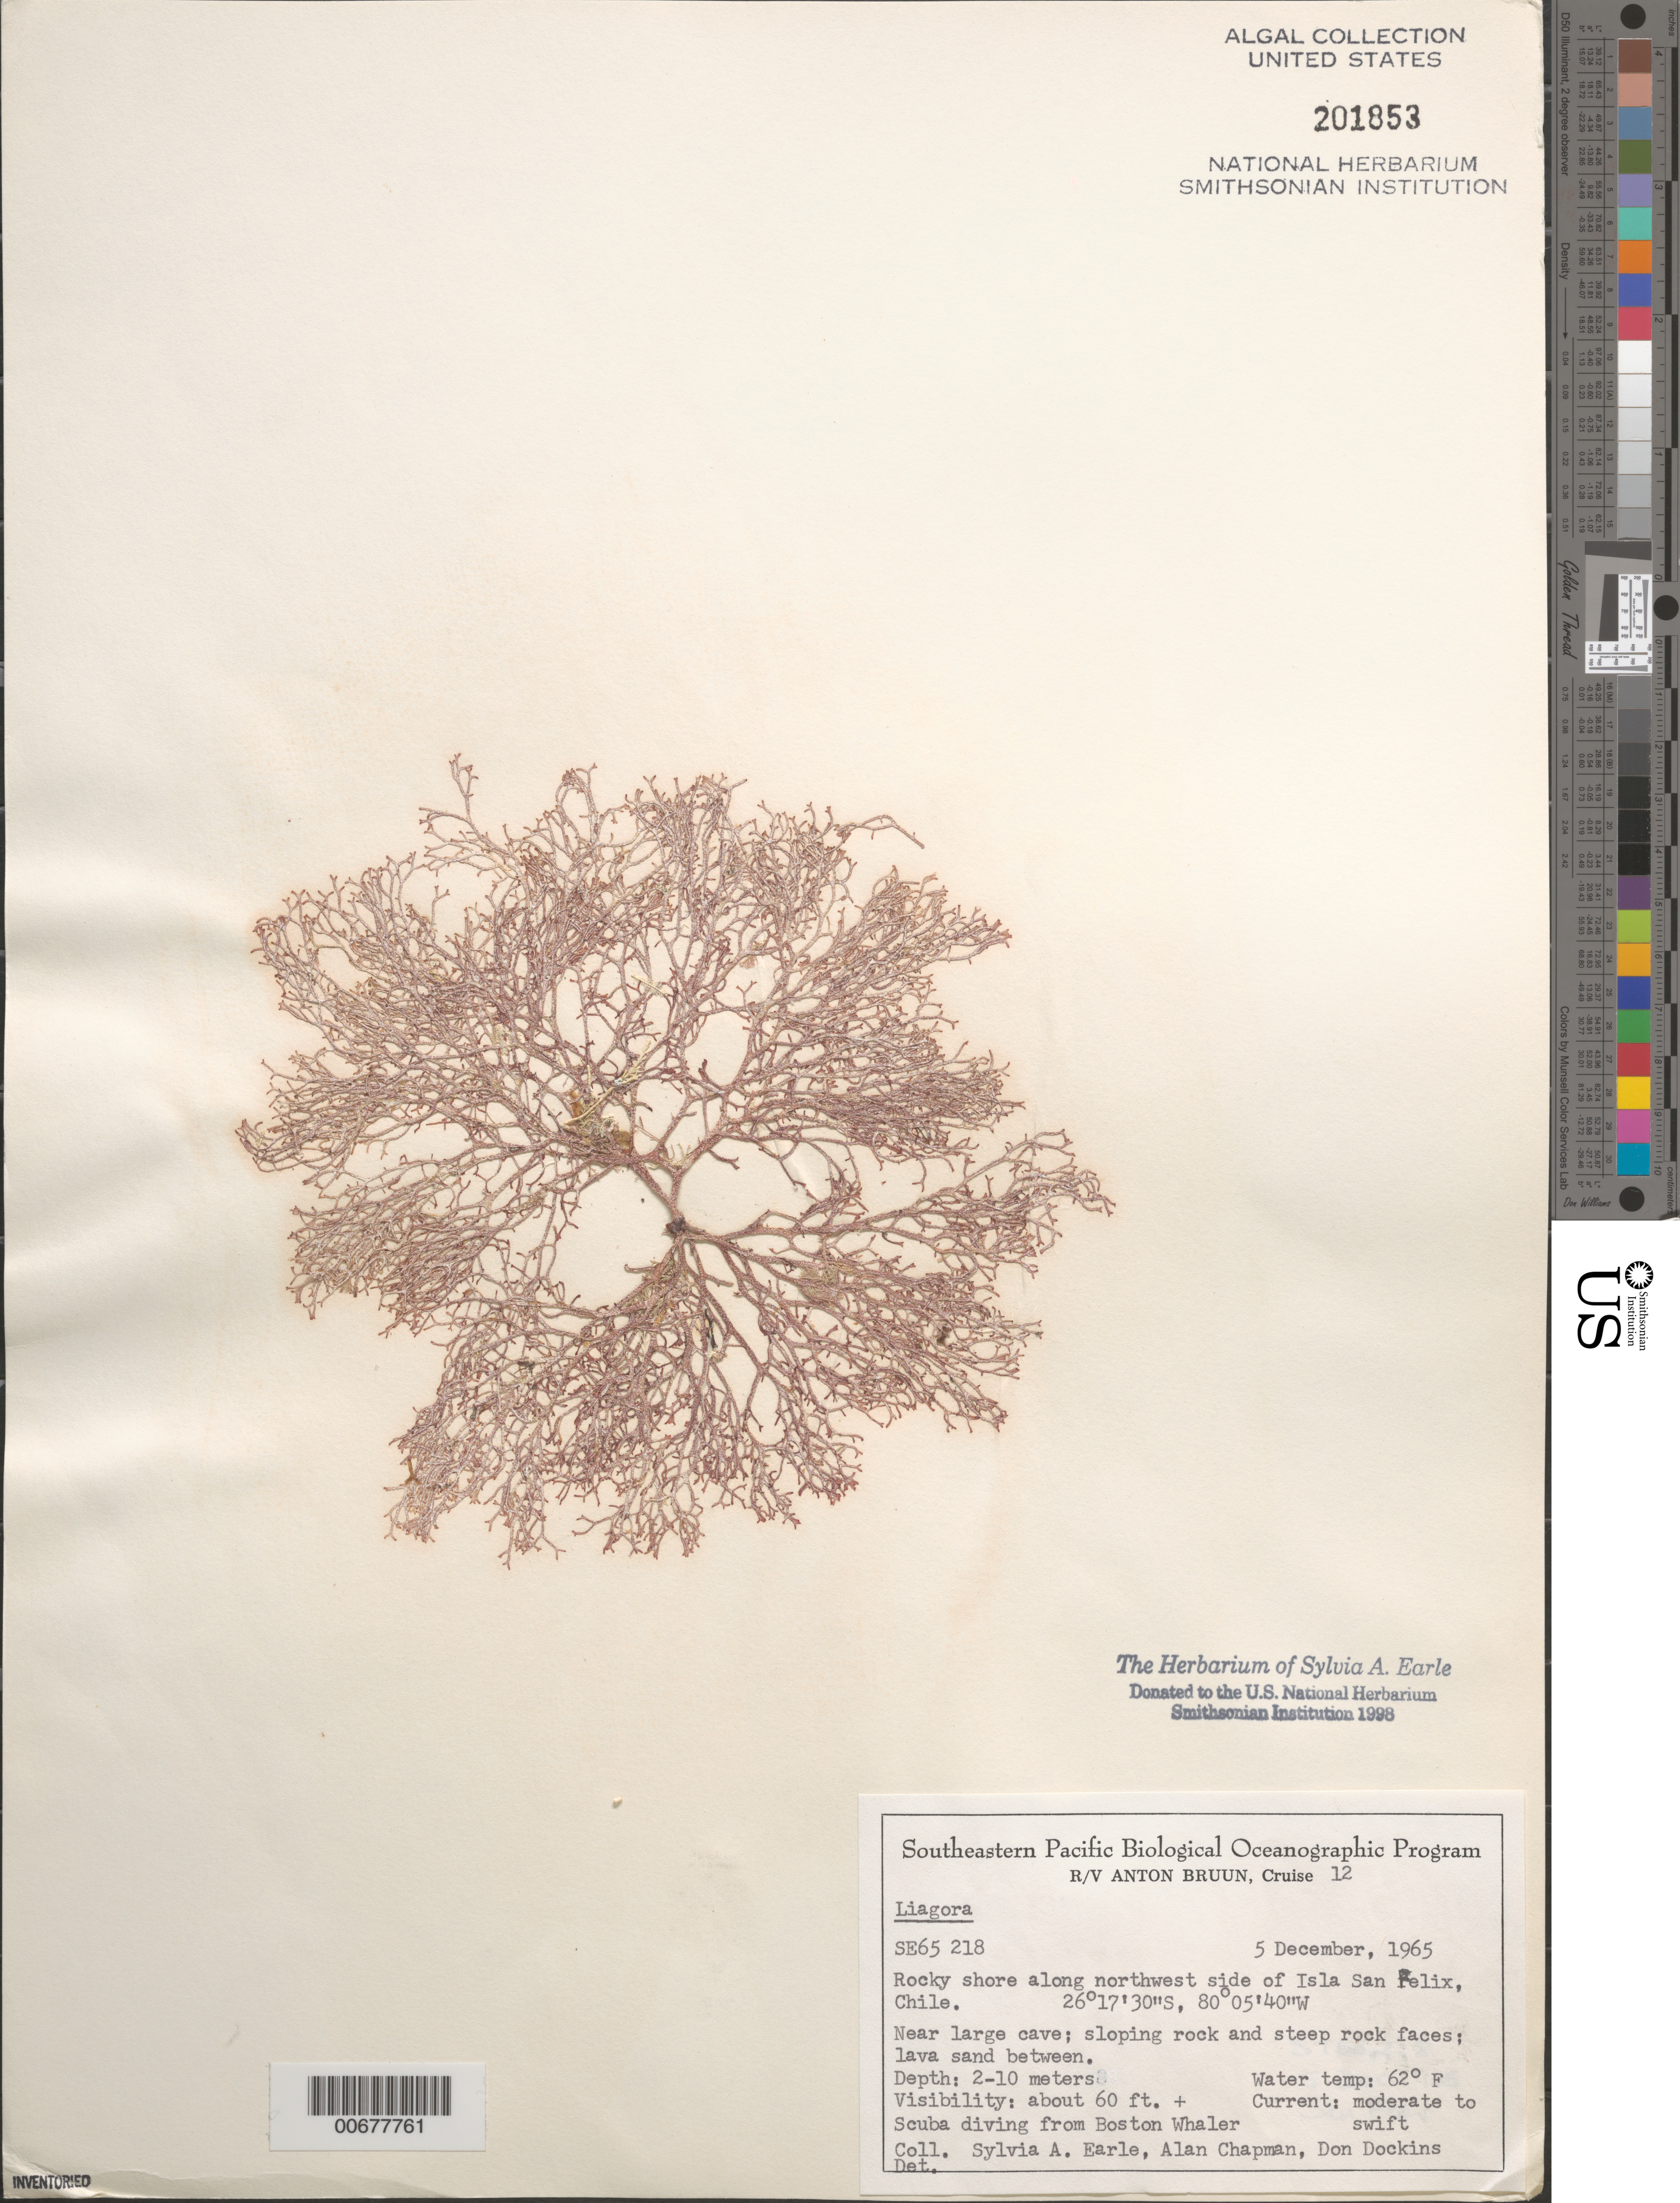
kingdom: Plantae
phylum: Rhodophyta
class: Florideophyceae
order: Nemaliales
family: Liagoraceae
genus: Liagora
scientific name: Liagora sp.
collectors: S. A. Earle, A. Chapman & D. Dockins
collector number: SE 65218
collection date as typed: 05 Dec 1965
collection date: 1965-12-05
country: Chile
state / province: Atacama (III)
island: Isla San Felix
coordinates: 26 17' 30" S, 80 05' 40" W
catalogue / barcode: US 201853